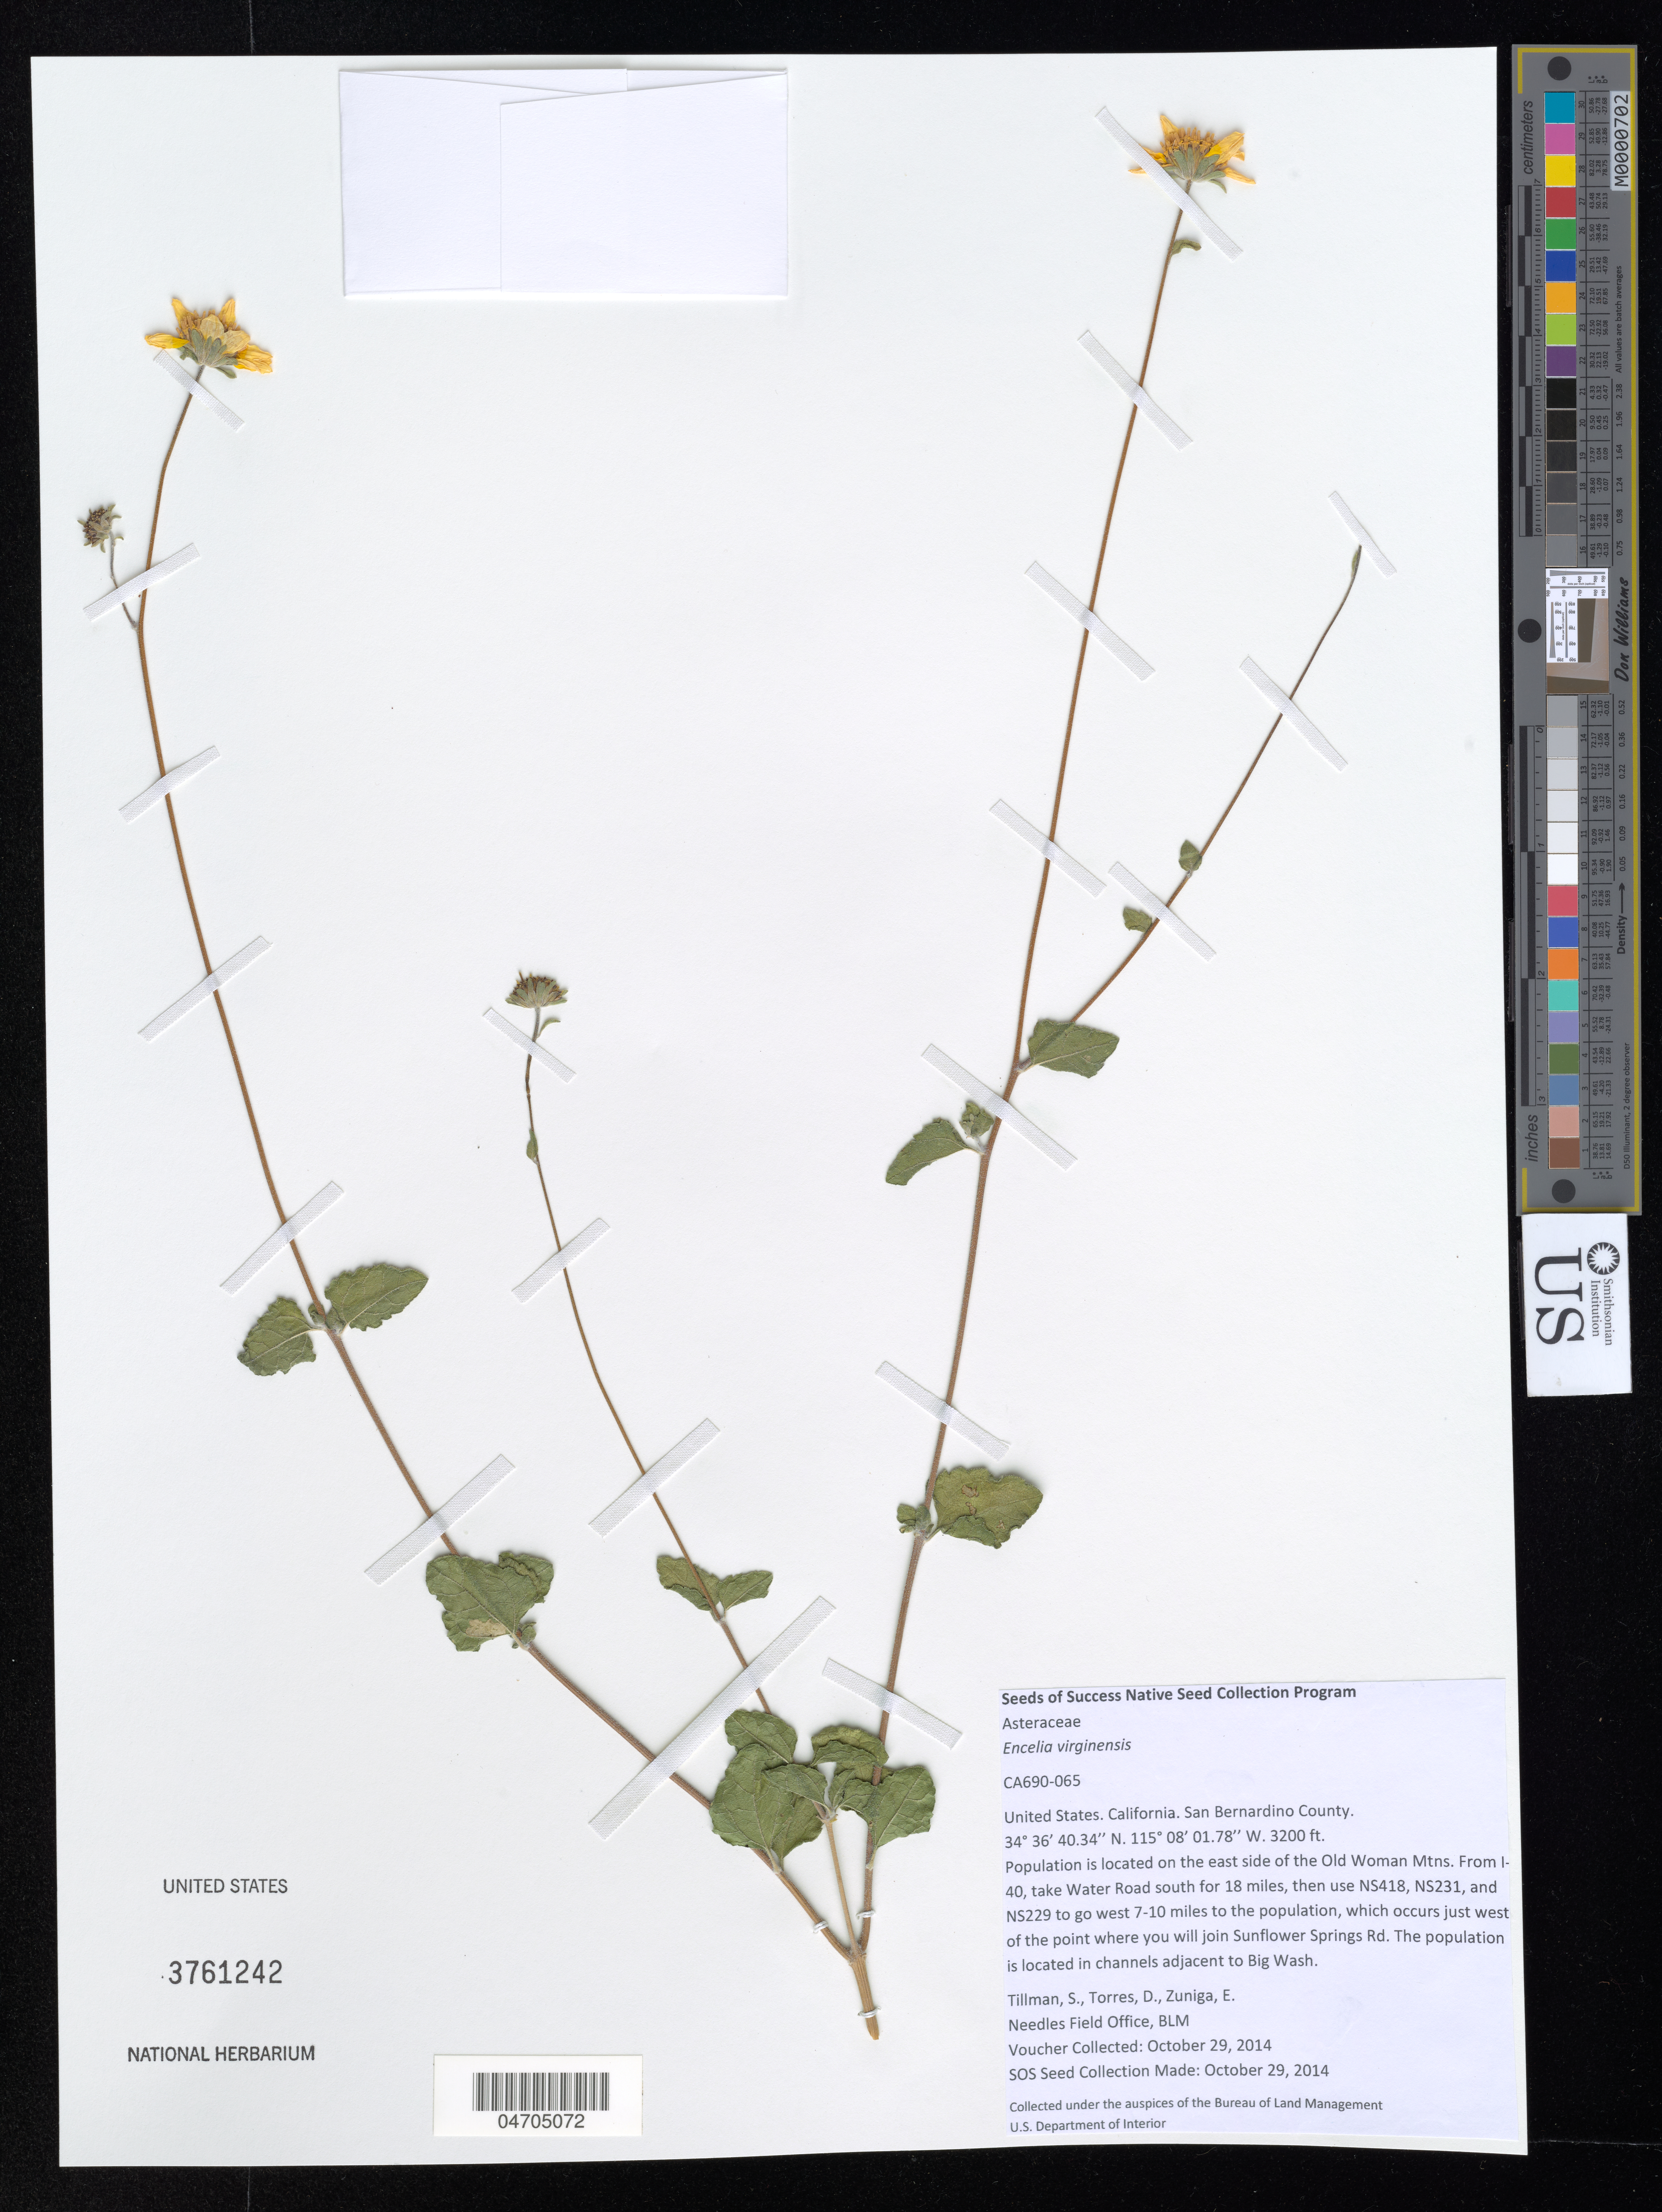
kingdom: Plantae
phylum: Tracheophyta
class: Magnoliopsida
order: Asterales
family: Asteraceae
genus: Encelia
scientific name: Encelia virginensis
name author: A. Nelson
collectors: S. Tillman, D. Torres & E. Zuniga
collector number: CA690-065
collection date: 2014-10-29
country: United States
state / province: California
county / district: San Bernardino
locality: San Bernardino County. Population is located on the east side of the Old Woman Mtns. From I-40, take Water Road south for 18 miles, then use NS418, NS231, and NS229 to go west 7-10 miles to the population, which occurs just west of the point where you will join Sunflower Springs Rd. The population is located in channels adjacent to Big Wash.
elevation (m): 975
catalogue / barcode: US 3761242